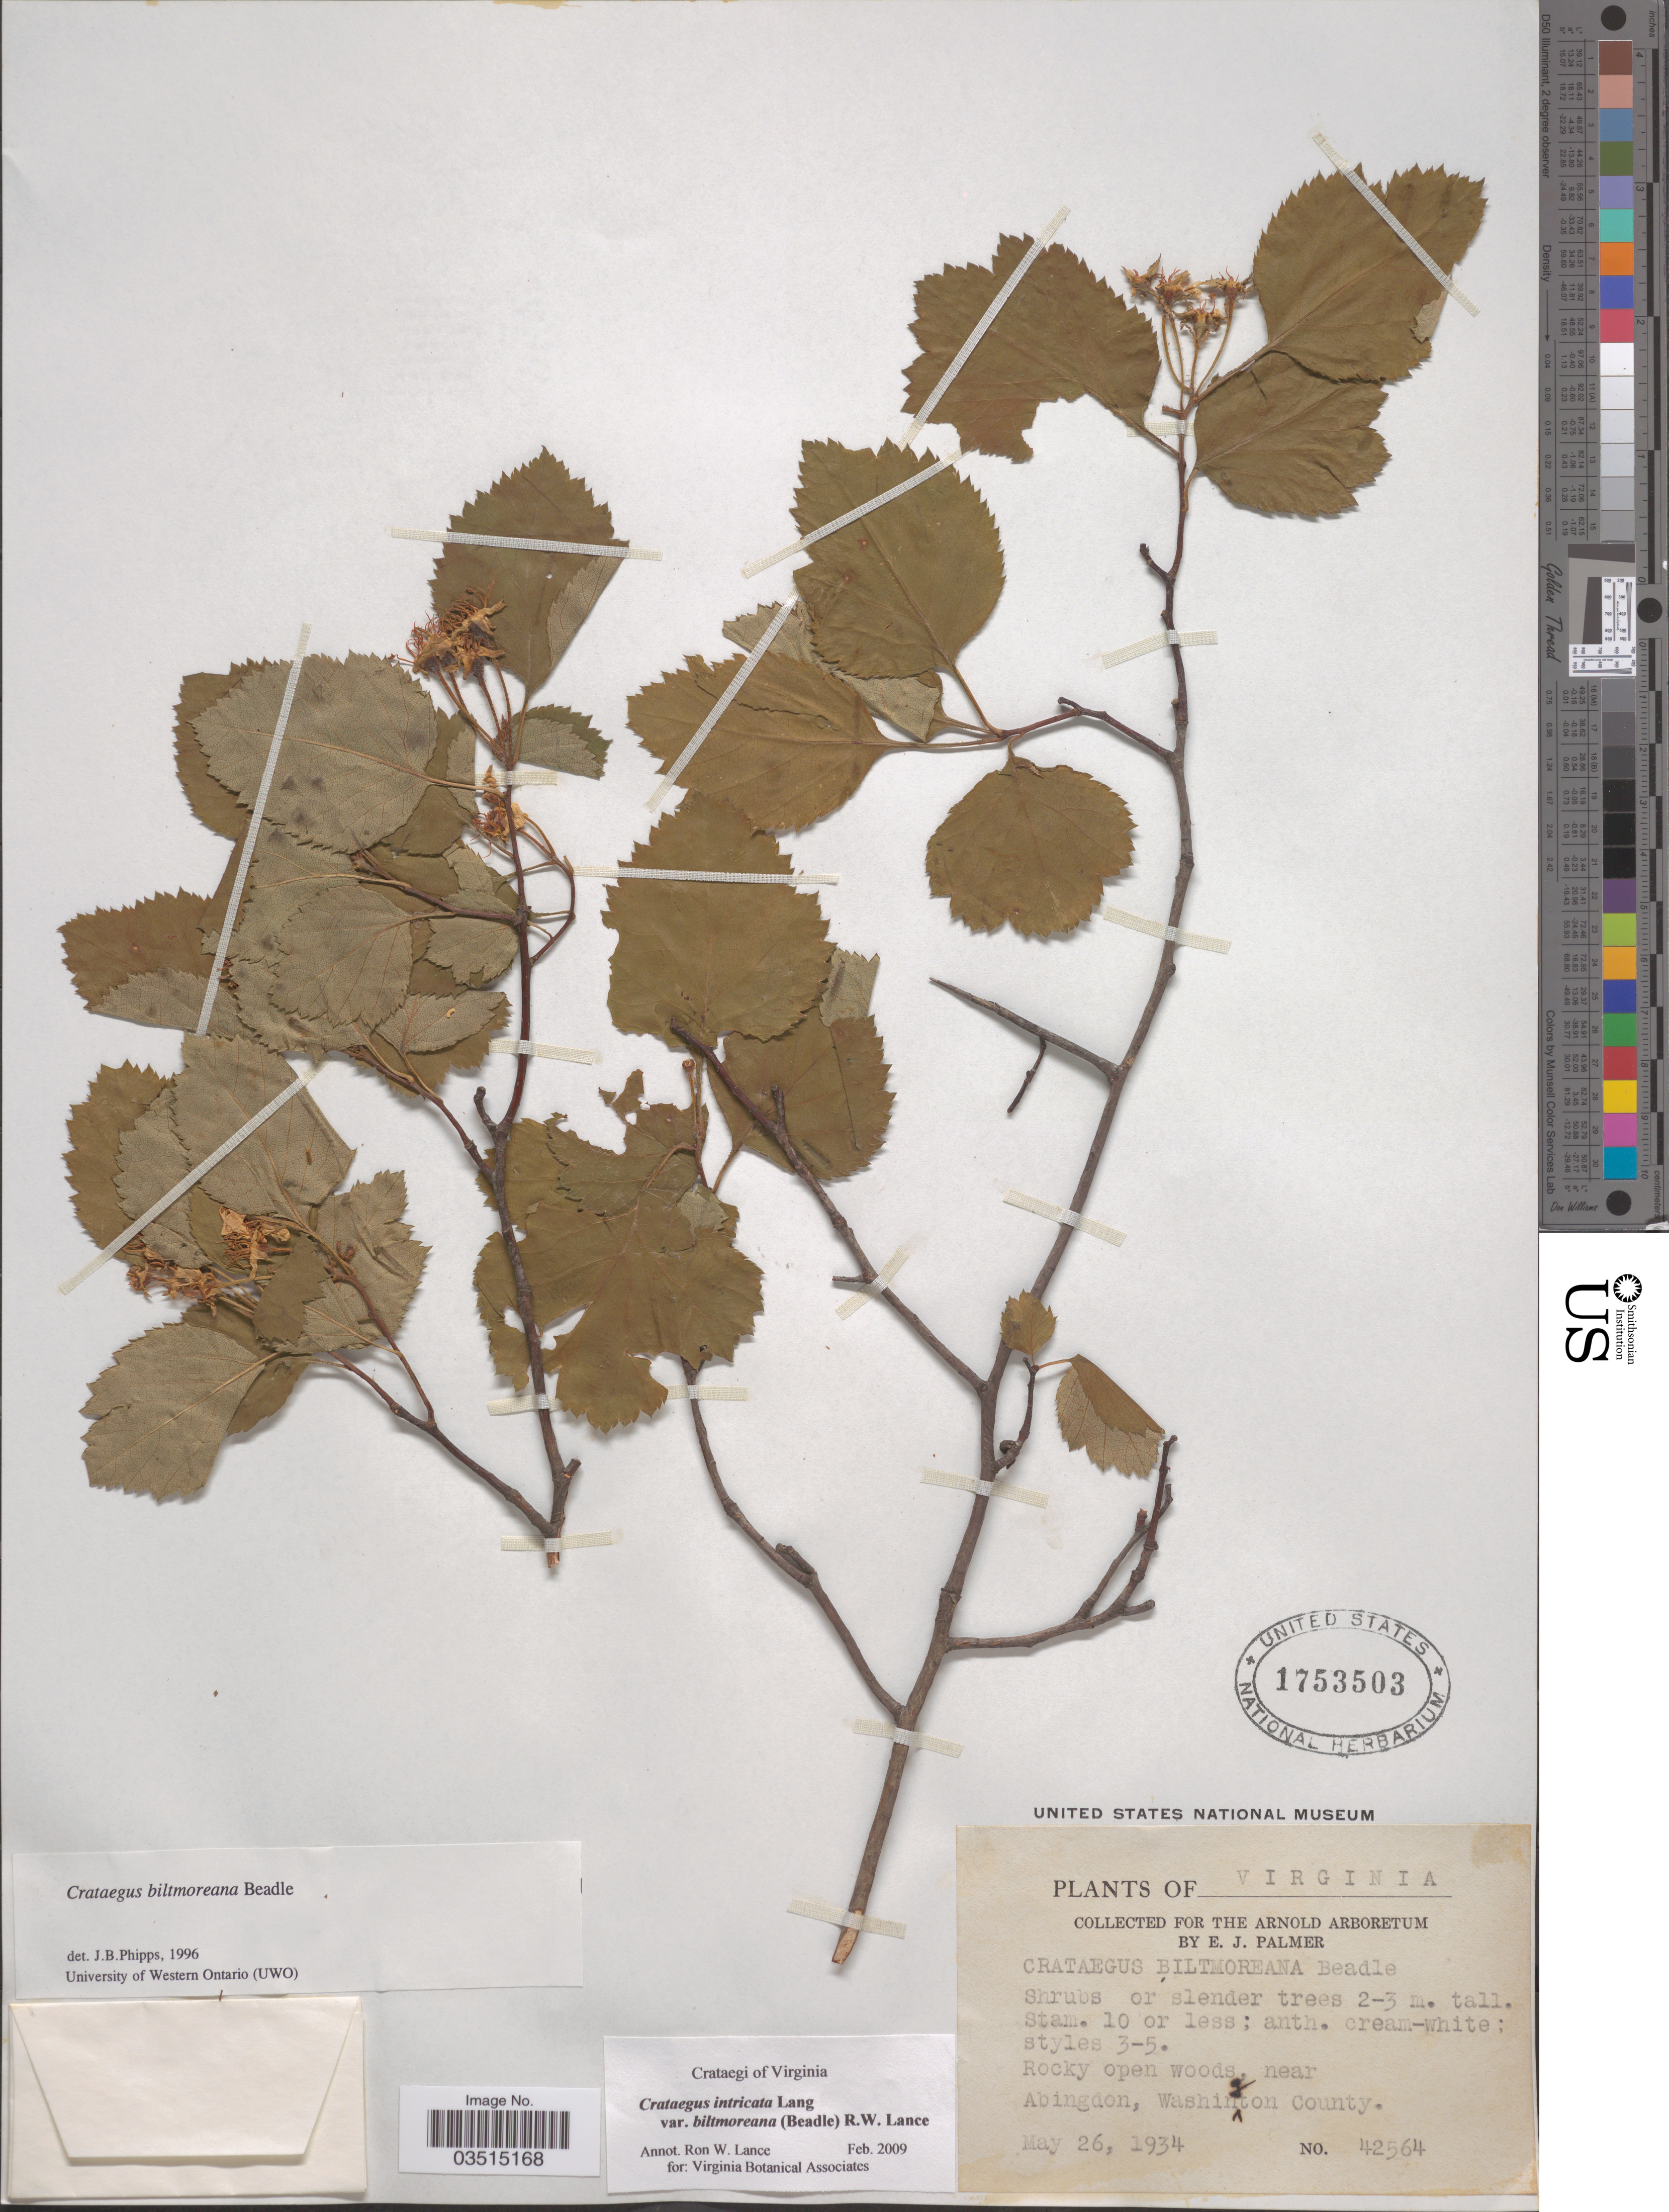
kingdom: Plantae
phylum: Tracheophyta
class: Magnoliopsida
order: Rosales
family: Rosaceae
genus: Crataegus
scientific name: Crataegus intricata var. biltmoreana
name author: (Beadle) Lance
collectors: E. J. Palmer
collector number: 42564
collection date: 1934-05-26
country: United States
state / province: Virginia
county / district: Washington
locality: Abingdon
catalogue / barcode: US 1753503